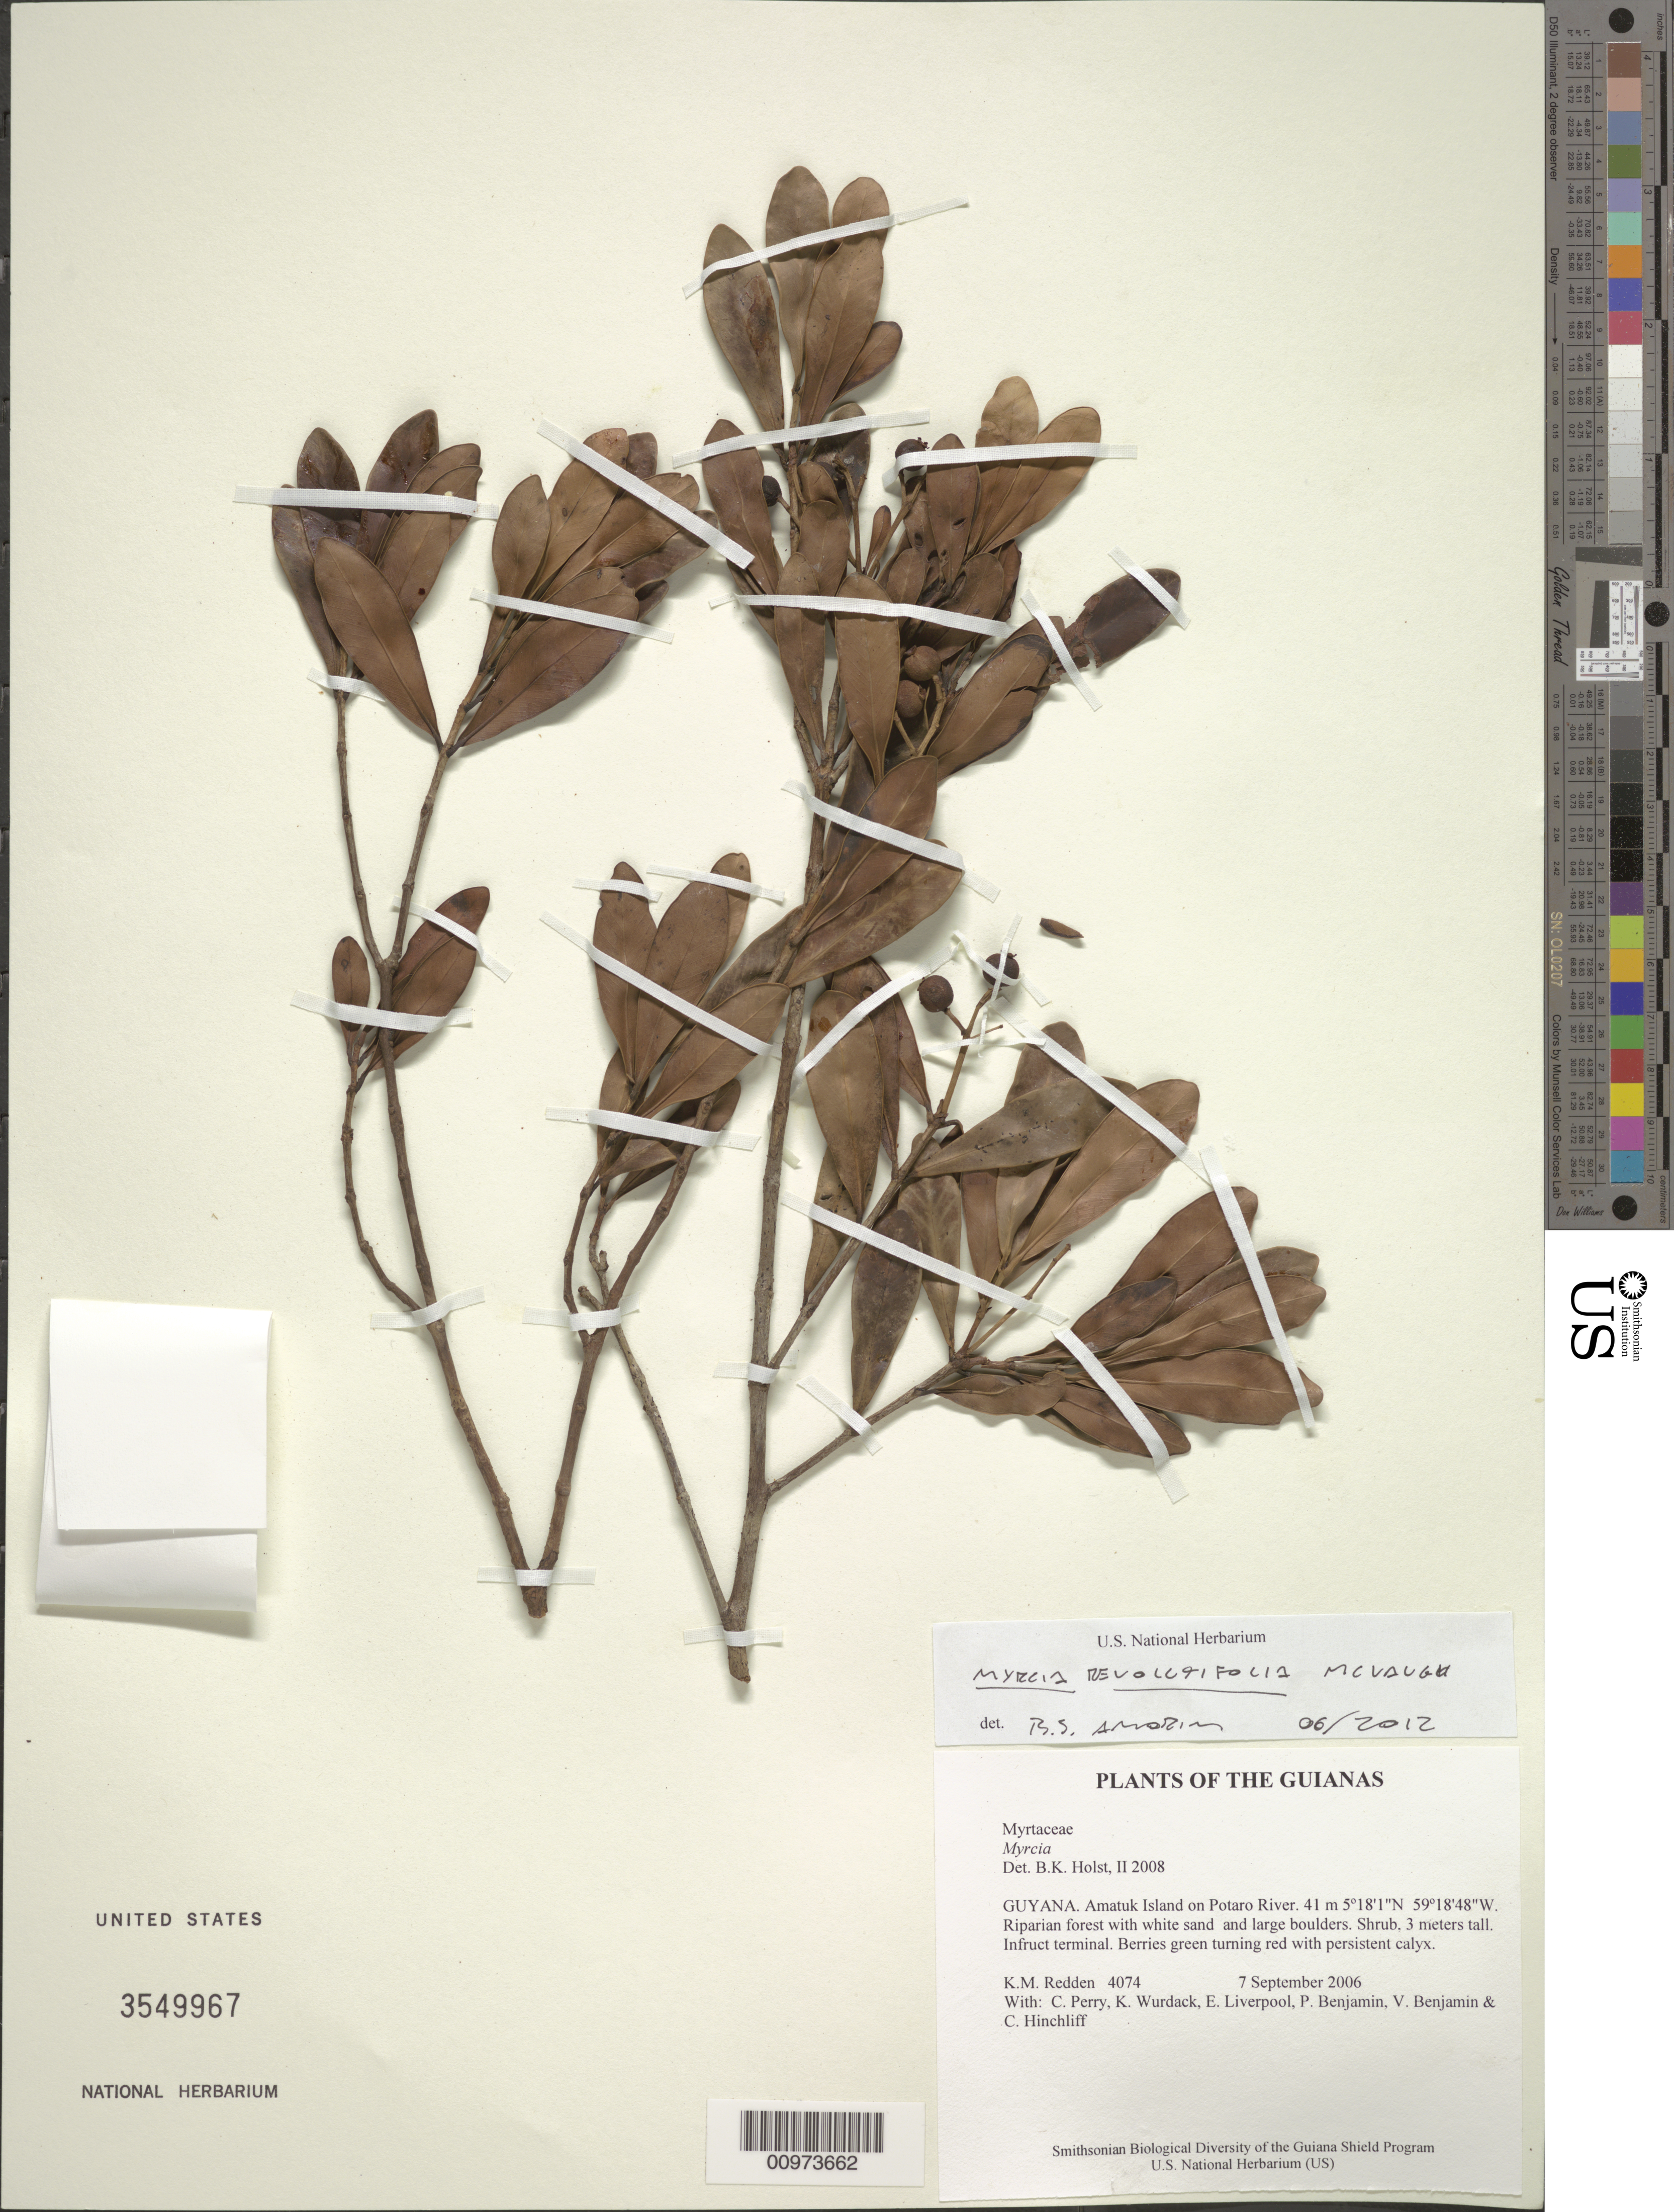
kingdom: Plantae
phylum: Tracheophyta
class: Magnoliopsida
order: Myrtales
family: Myrtaceae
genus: Myrcia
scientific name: Myrcia revolutifolia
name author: McVaugh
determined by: Amorin, B. S.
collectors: K. M. Redden, C. Perry, K. Wurdack, E. Liverpool, P. Benjamin, V. Benjamin & C. E. Hinchliff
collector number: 4074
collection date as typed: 7 September 2006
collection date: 2006-09-07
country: Guyana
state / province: Potaro-Siparuni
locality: Amatuk Island on Potaro River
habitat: Riparian forest with white sand and large boulders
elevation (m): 41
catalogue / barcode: US 3549967